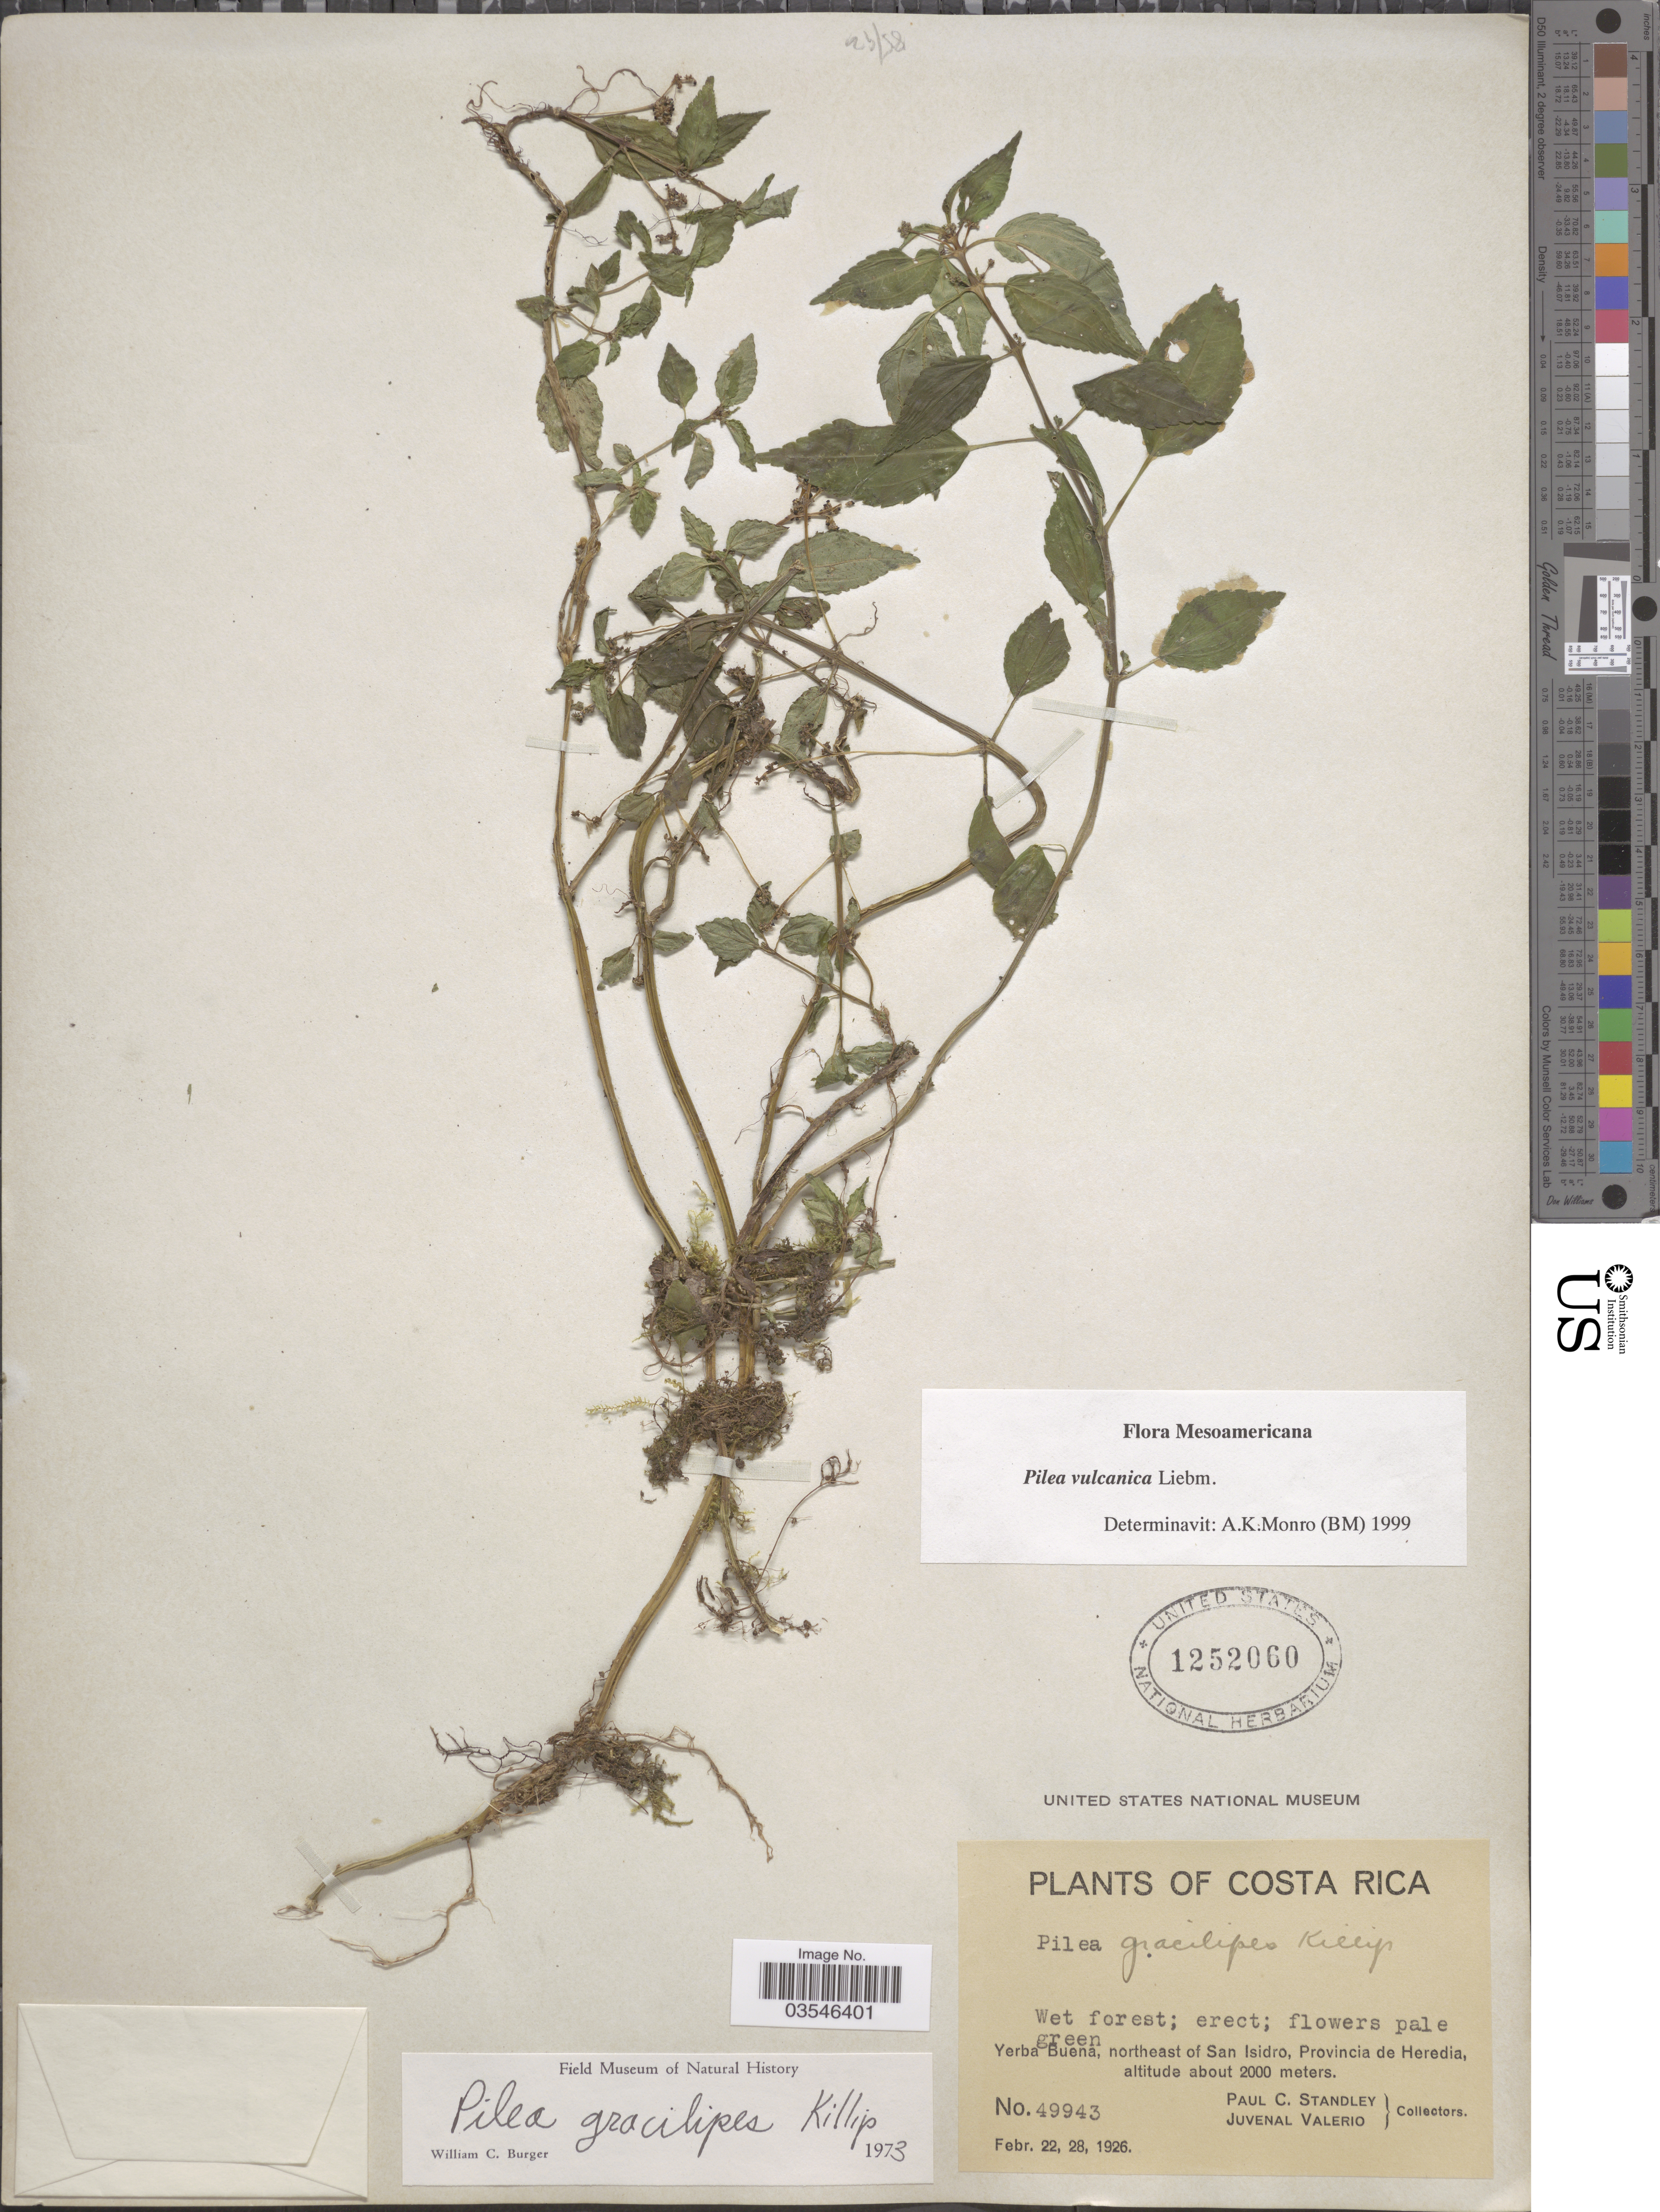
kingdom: Plantae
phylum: Tracheophyta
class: Magnoliopsida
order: Rosales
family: Urticaceae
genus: Pilea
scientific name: Pilea vulcanica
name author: Liebm.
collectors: P. C. Standley & J. Valerio R.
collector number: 49943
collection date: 1926-02-22/1926-02-28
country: Costa Rica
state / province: Heredia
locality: Yerba Buena, northeast of San Isidro.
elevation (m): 2000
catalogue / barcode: US 1252060